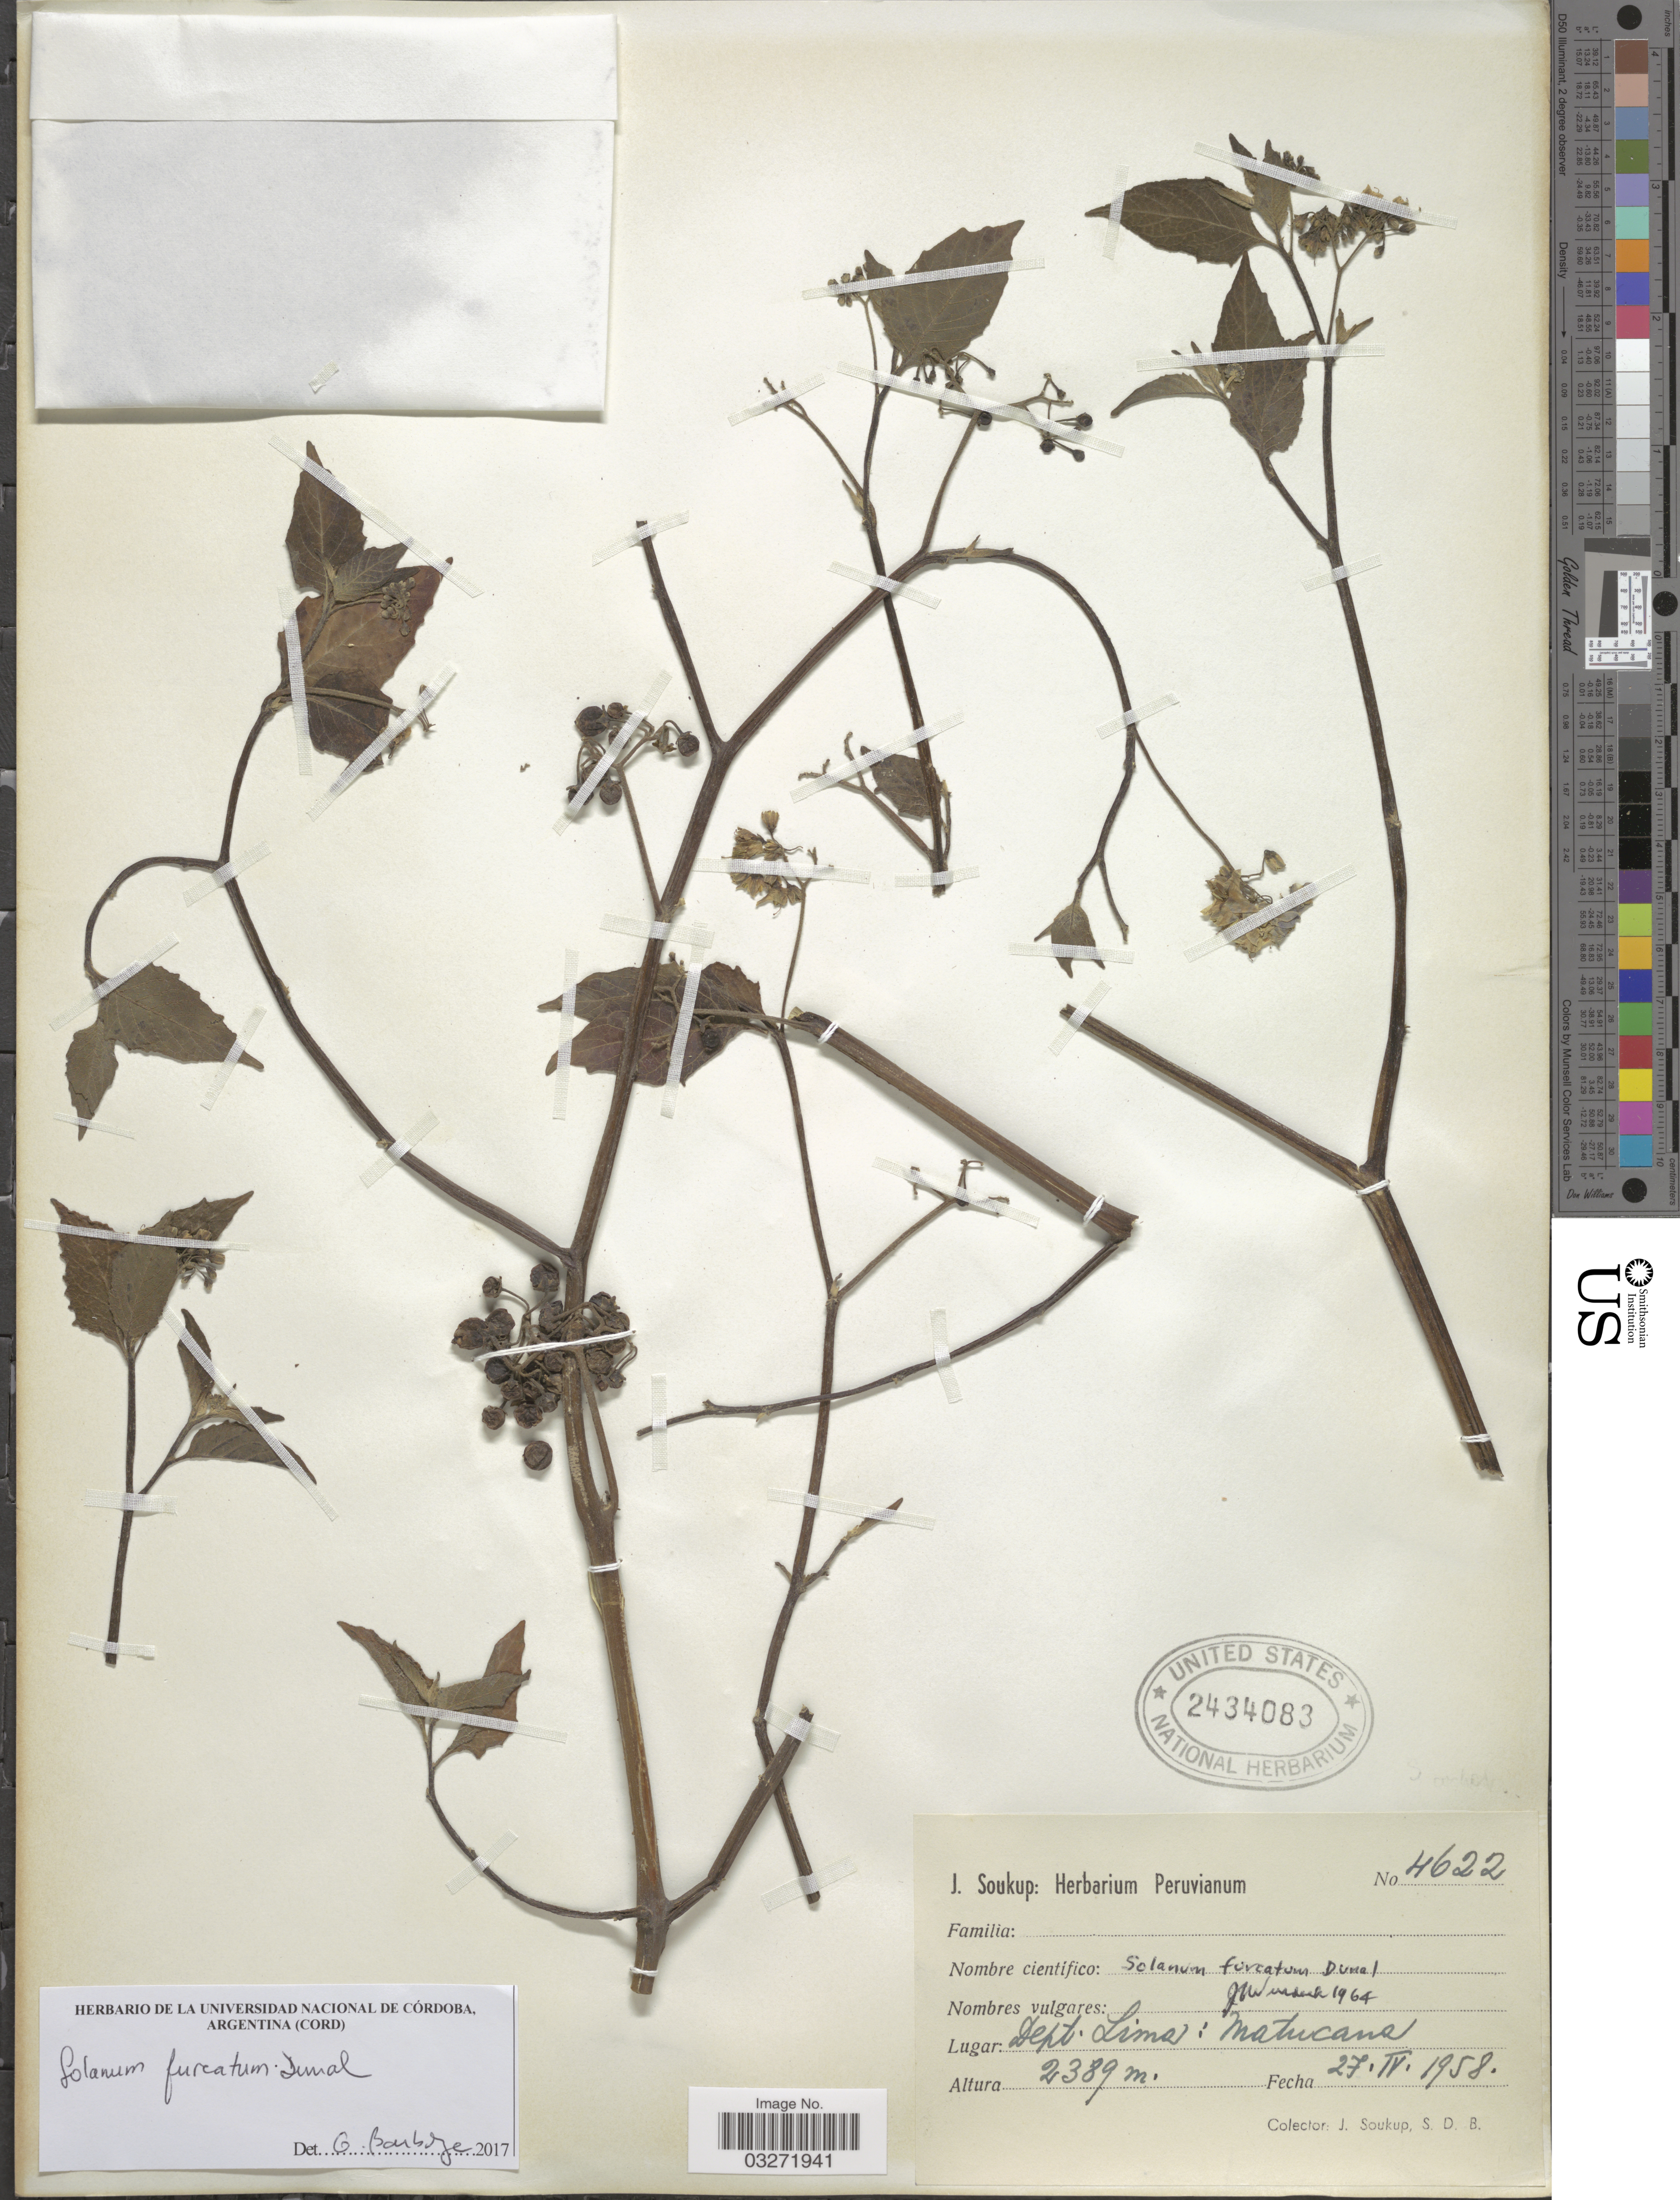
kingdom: Plantae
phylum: Tracheophyta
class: Magnoliopsida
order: Solanales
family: Solanaceae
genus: Solanum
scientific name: Solanum furcatum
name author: Dunal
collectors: J. Soukup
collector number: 4622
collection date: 1958-04-27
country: Peru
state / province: Lima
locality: Dept. Lima: Matucana.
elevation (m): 2389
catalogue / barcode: US 2434083